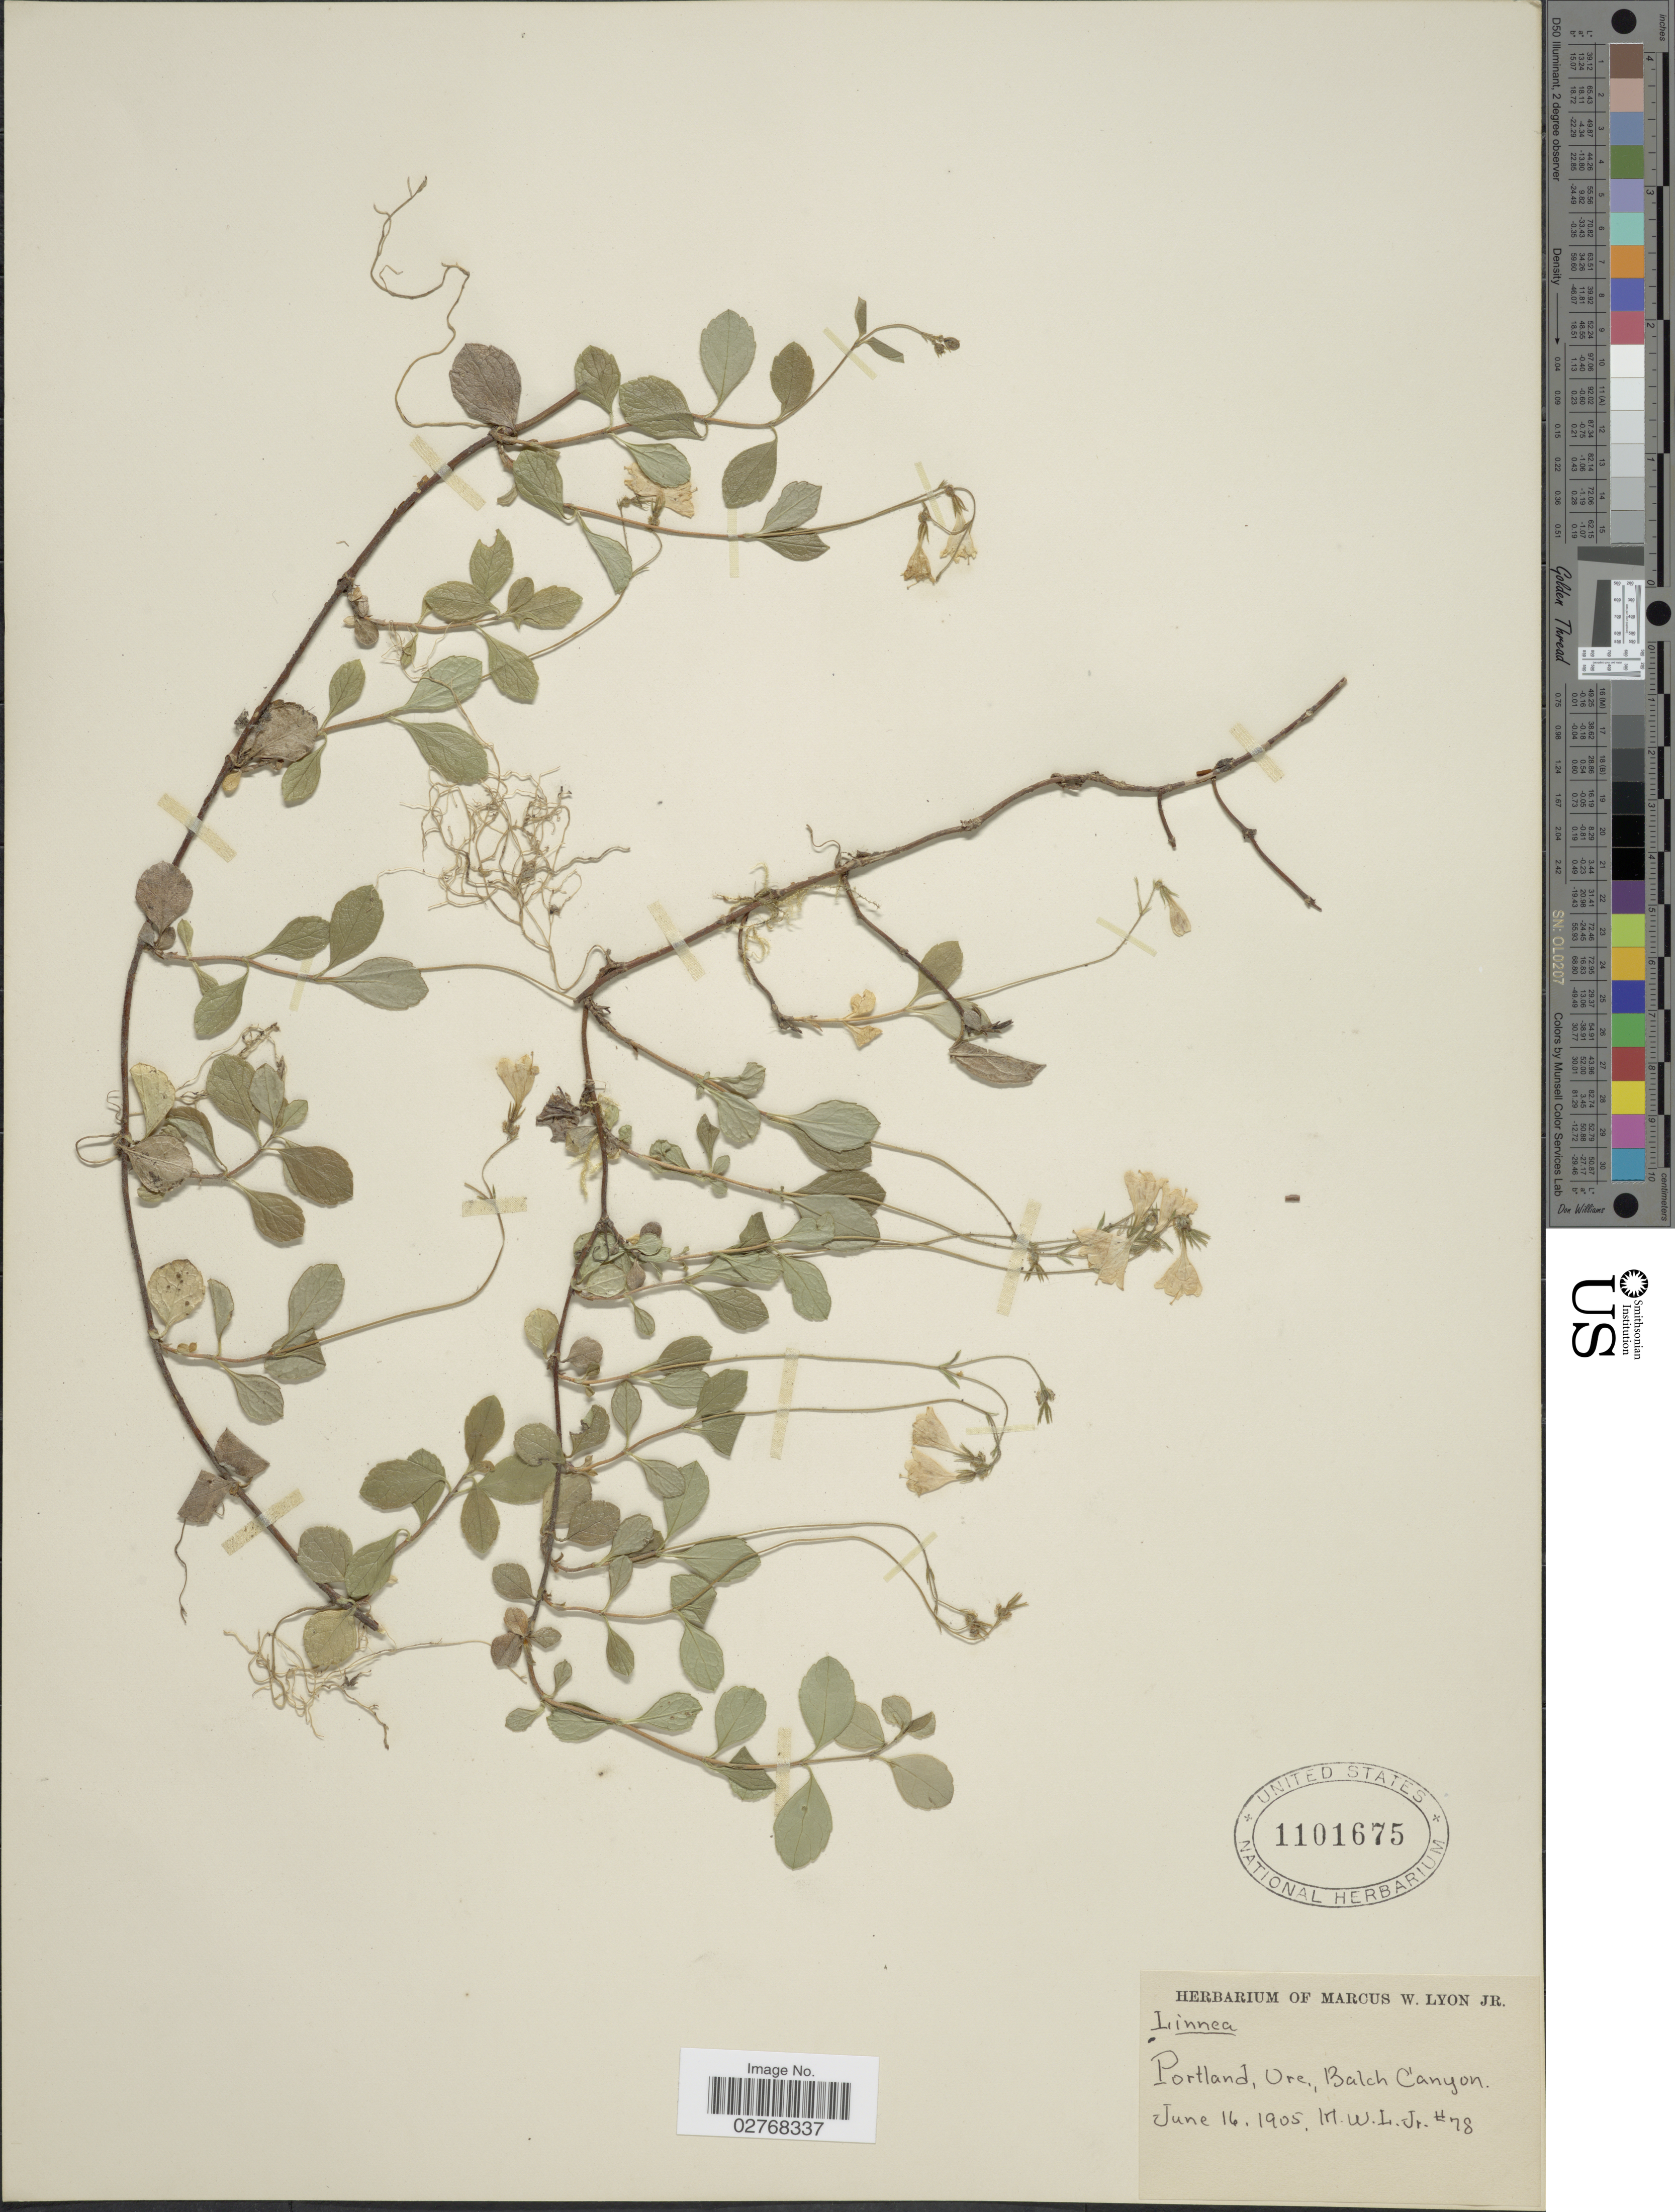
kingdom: Plantae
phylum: Tracheophyta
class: Magnoliopsida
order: Dipsacales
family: Caprifoliaceae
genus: Linnaea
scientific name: Linnaea borealis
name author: L.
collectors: M. W. Lyon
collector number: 78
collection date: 1905-06-16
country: United States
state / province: Oregon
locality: Portland, Balch Canyon.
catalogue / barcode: US 1101675